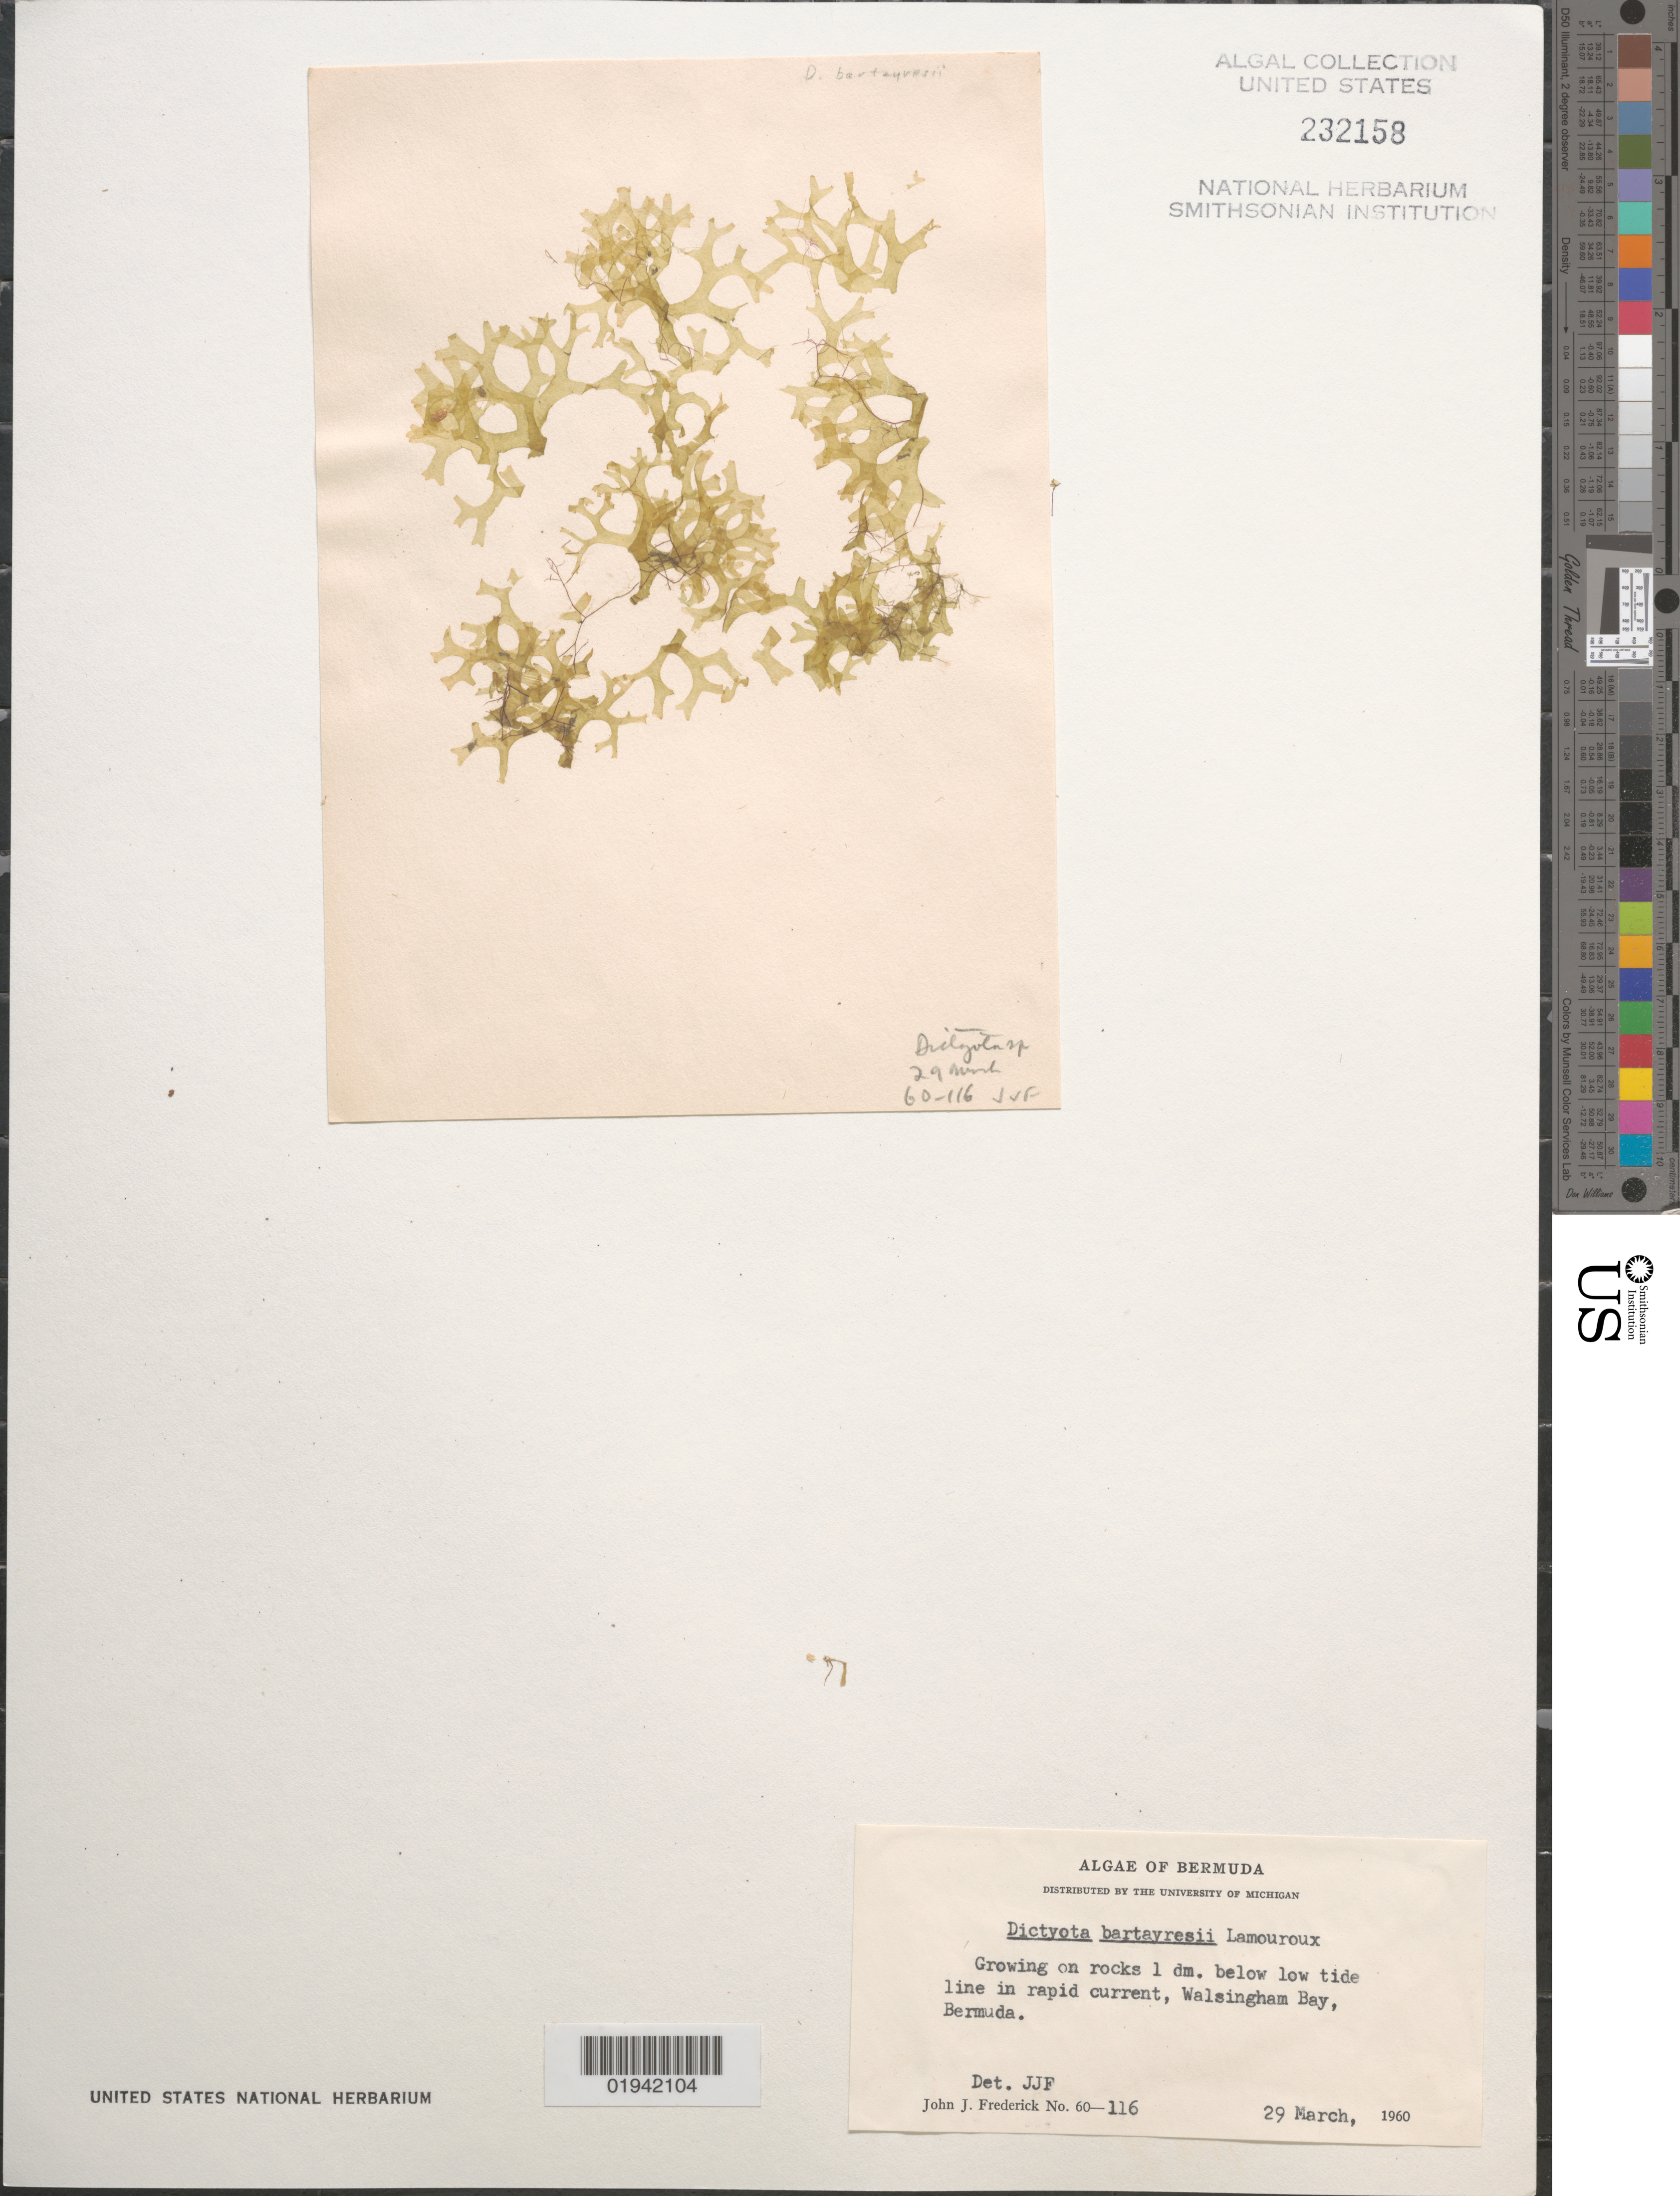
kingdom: Chromista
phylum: Ochrophyta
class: Phaeophyceae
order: Dictyotales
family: Dictyotaceae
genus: Dictyota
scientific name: Dictyota bartayresii J.V. Lamour. nom. illeg.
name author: J.V.Lamouroux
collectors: J. Frederick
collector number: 60-116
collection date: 1960-03-29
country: Bermuda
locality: Walsingham Bay.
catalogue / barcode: US 232158